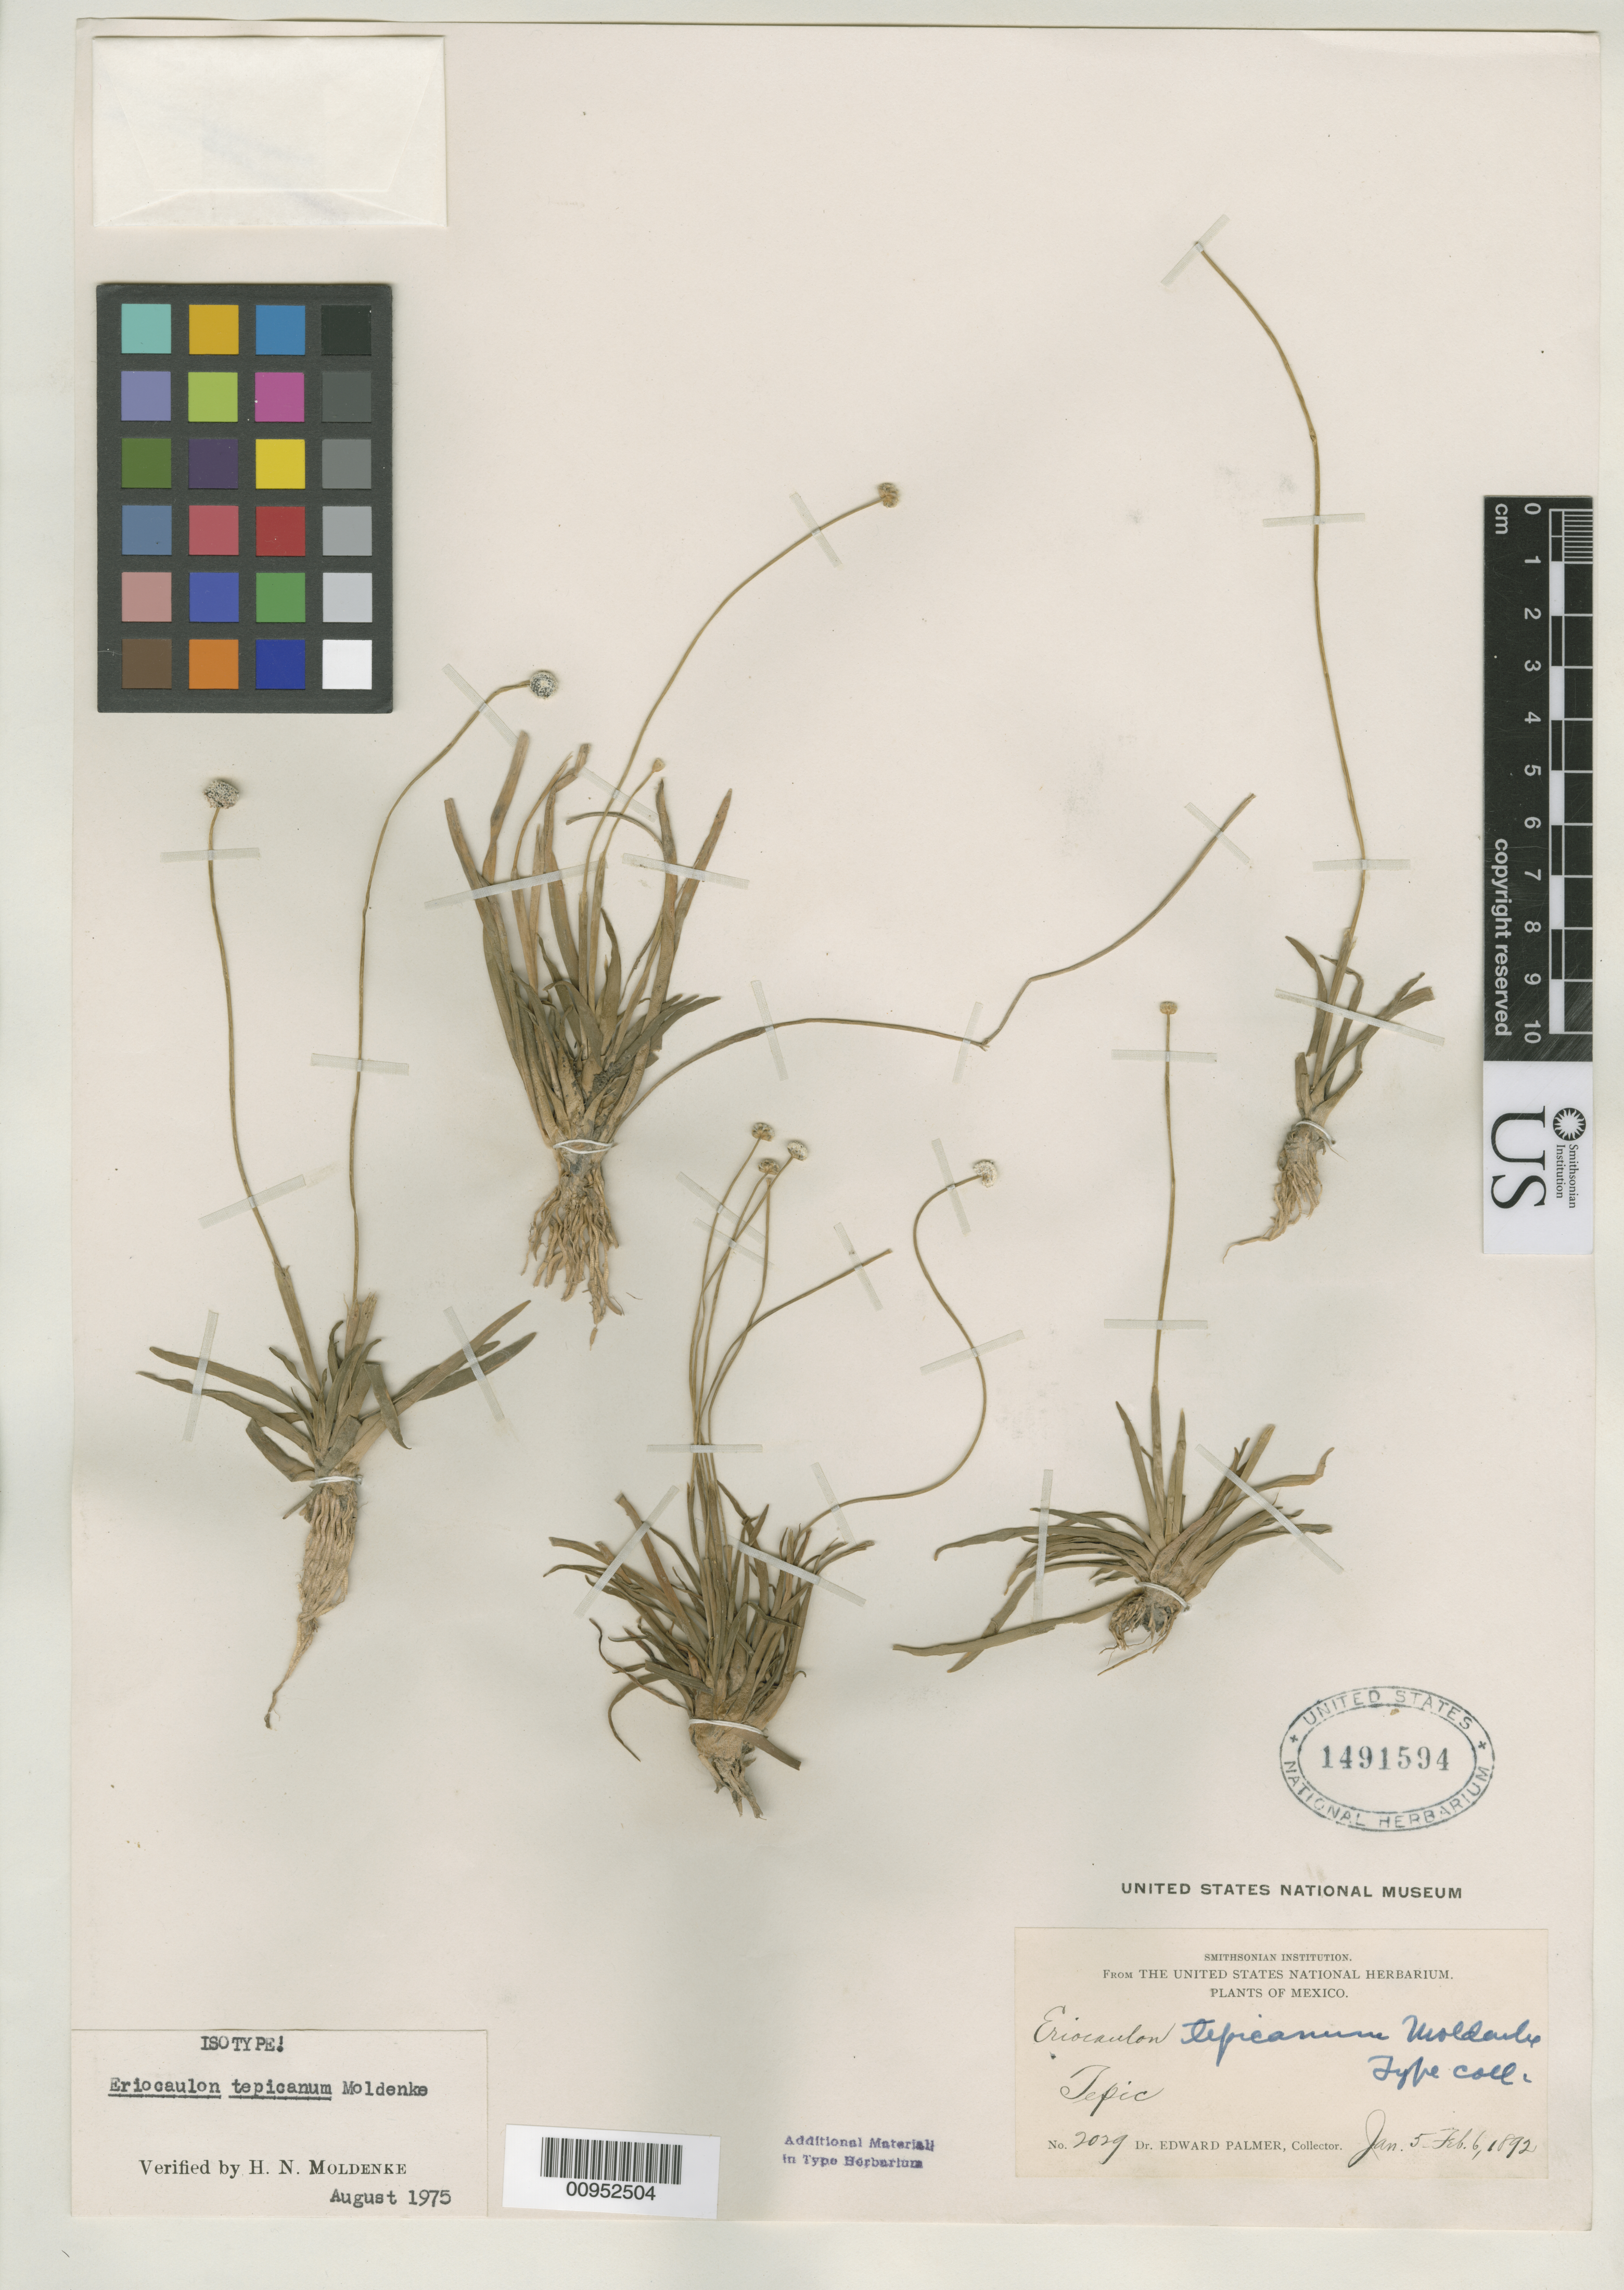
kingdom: Plantae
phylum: Tracheophyta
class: Liliopsida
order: Poales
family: Eriocaulaceae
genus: Eriocaulon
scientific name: Eriocaulon tepicanum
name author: Moldenke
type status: Isotype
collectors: E. Palmer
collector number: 2029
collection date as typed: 05 Jan 1892 to 06 Feb 1892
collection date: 1892-01-05/1892-02-06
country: Mexico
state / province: Nayarit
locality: Tepic.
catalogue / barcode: US 1491594